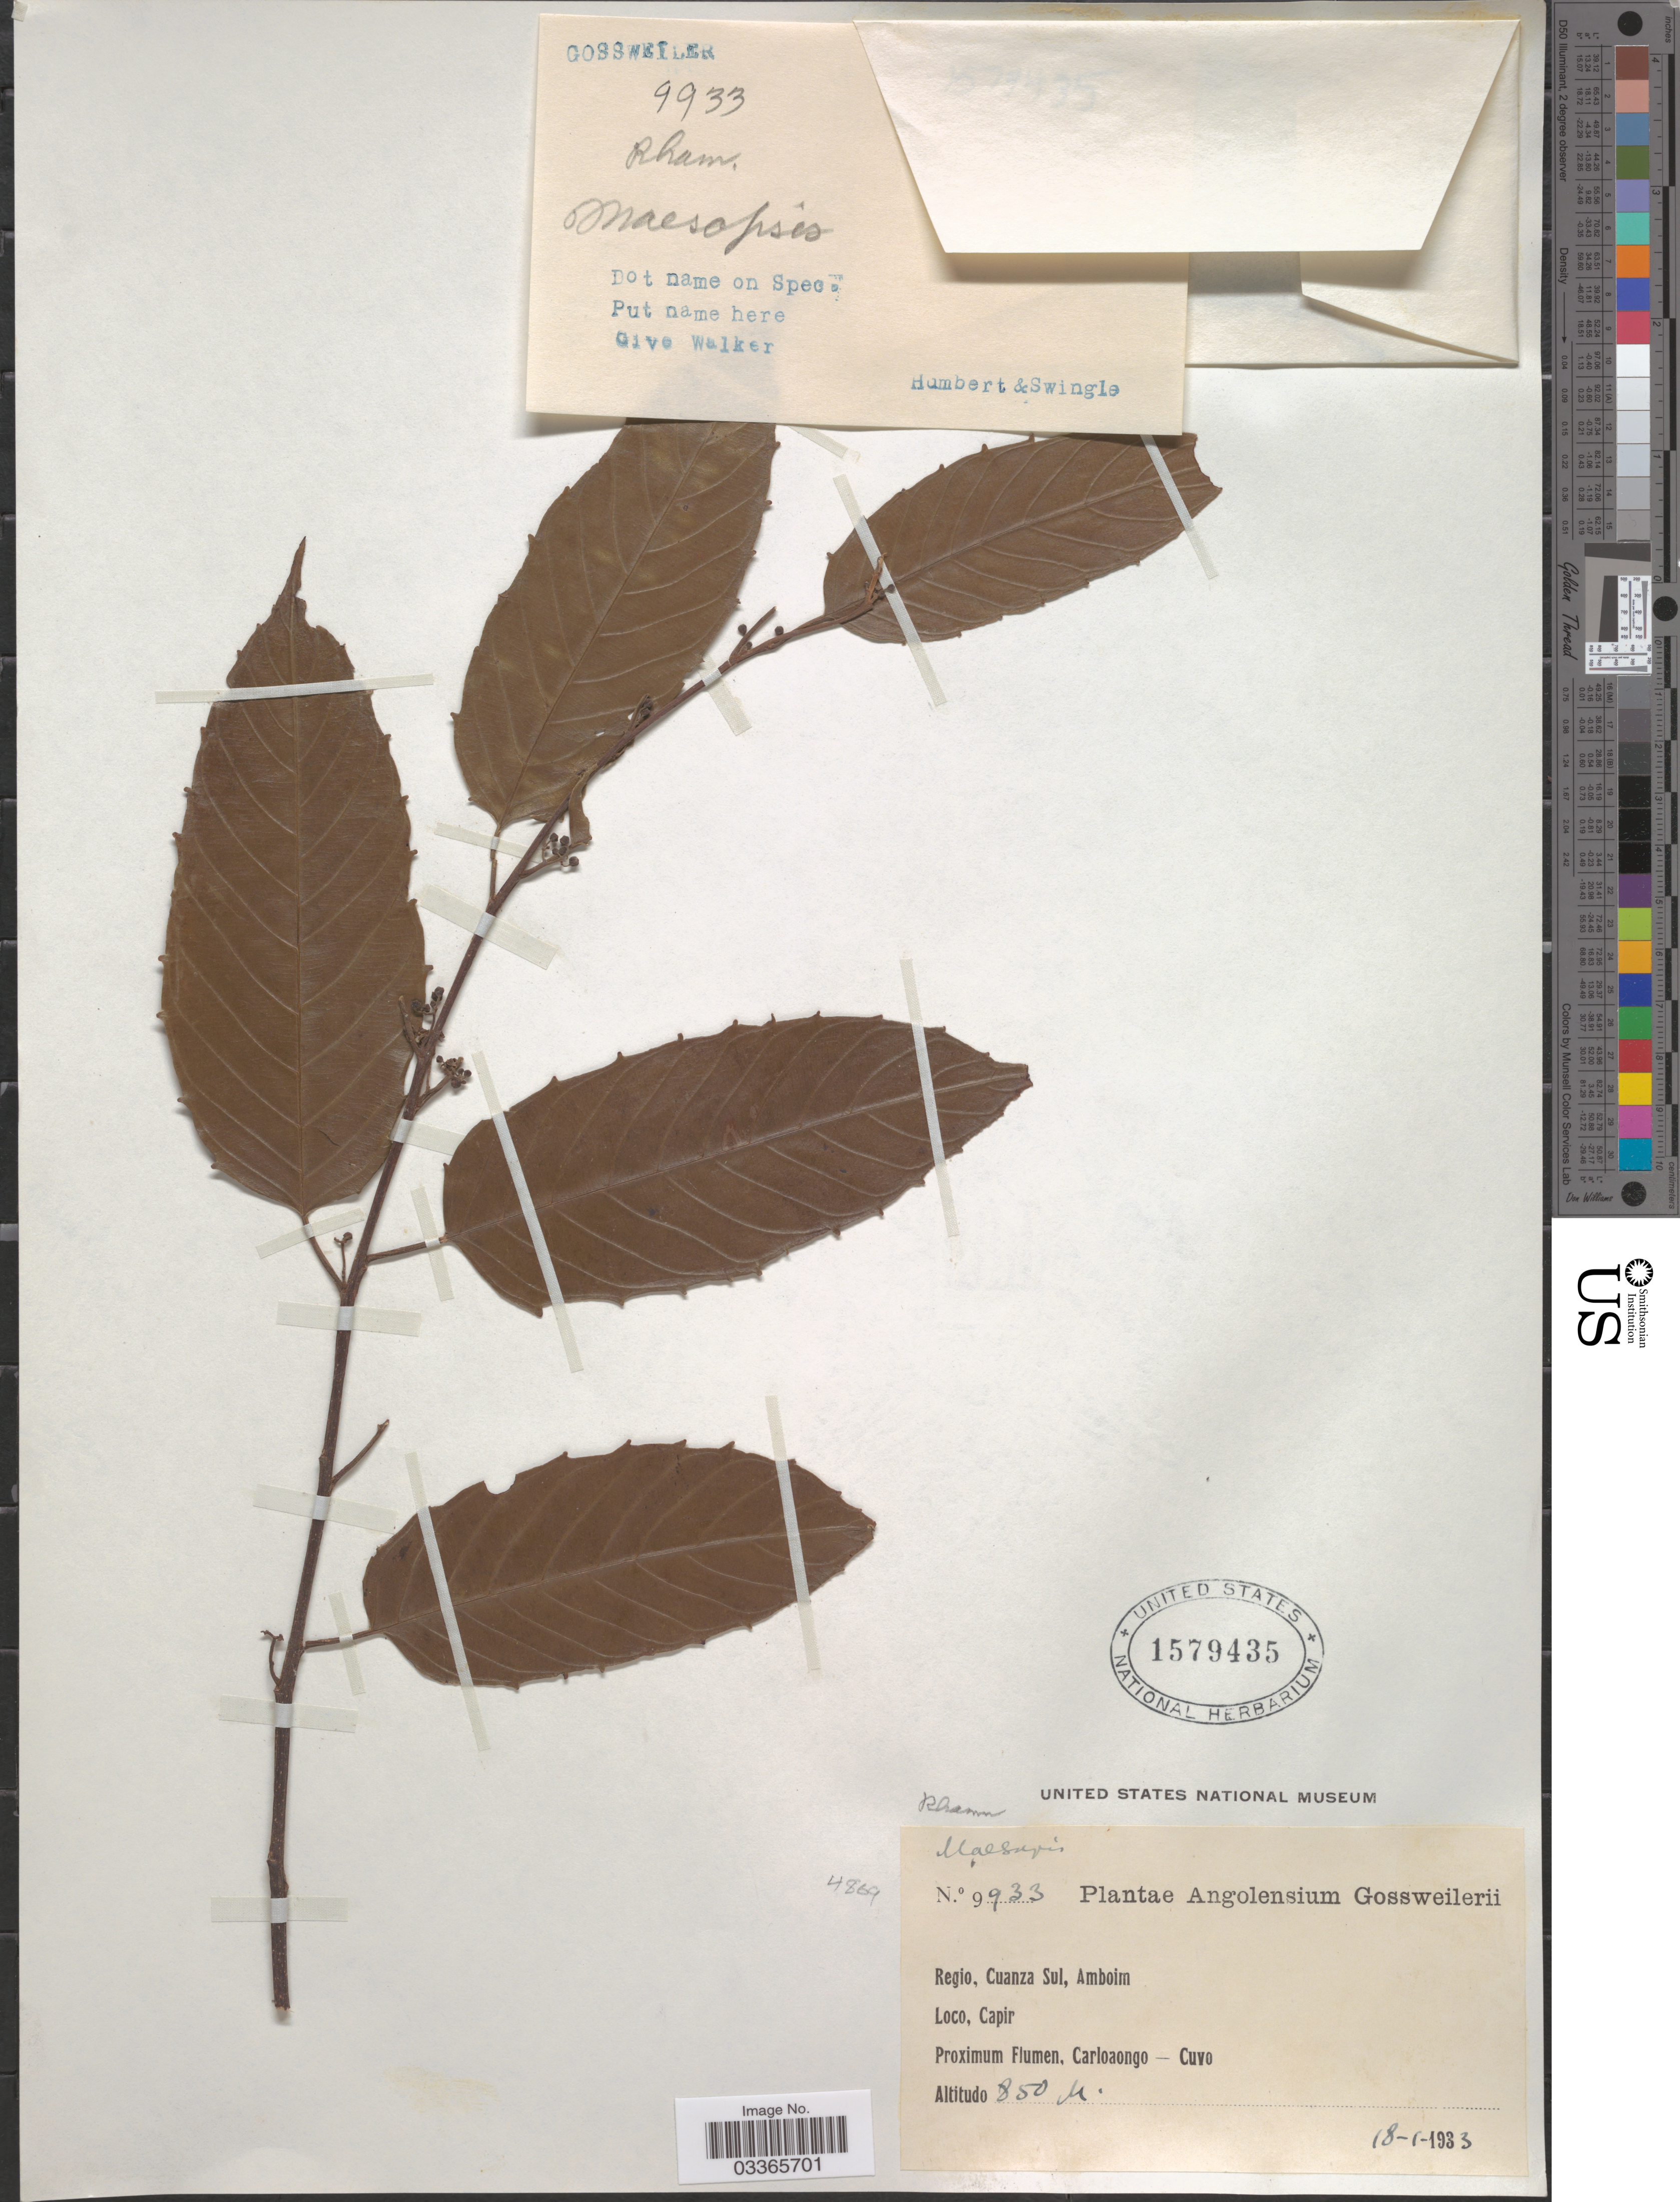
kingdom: Plantae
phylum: Tracheophyta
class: Magnoliopsida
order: Rosales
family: Rhamnaceae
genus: Maesopsis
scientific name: Maesopsis sp.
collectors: -. Gossweiler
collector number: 9933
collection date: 1933-01-18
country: Angola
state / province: Cuanza Sul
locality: Regio, Cuanza Sul, Amboim, Capir, Carloango - Cuvo.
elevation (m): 850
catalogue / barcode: US 1579435